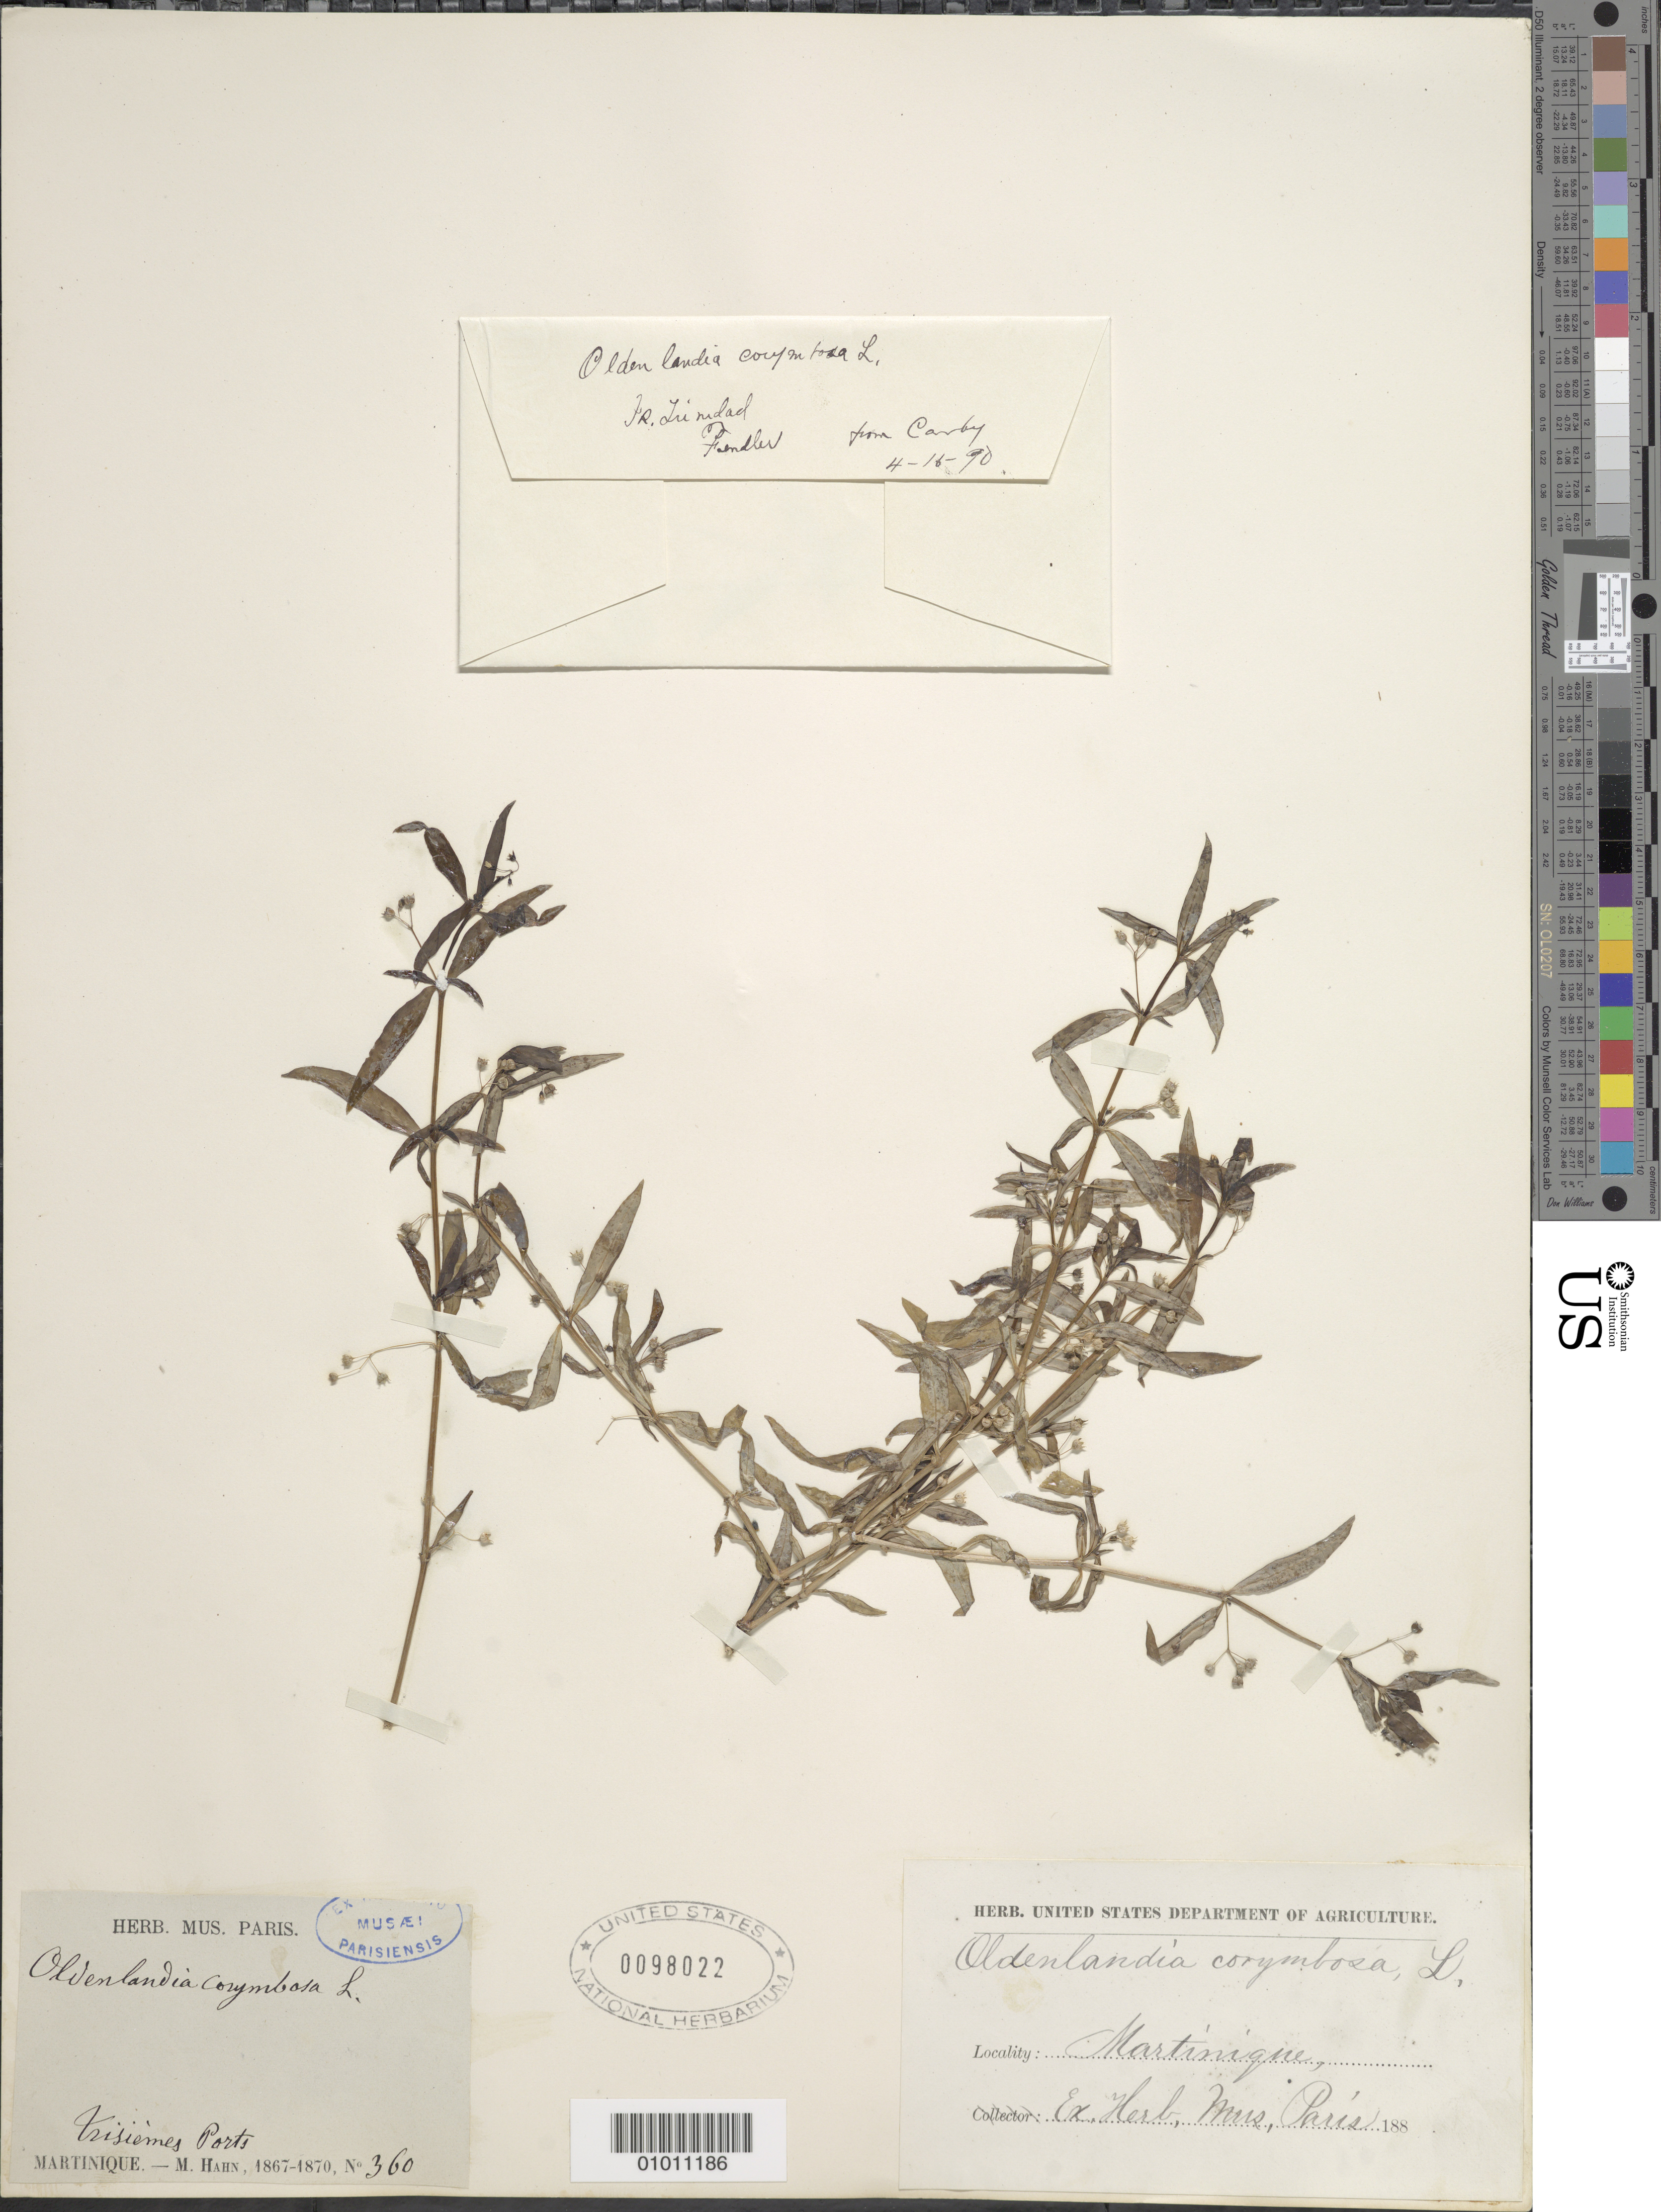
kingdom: Plantae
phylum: Tracheophyta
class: Magnoliopsida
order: Gentianales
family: Rubiaceae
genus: Oldenlandia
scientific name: Oldenlandia corymbosa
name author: L.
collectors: M. Hahn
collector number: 360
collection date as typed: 1867 to -- --- 1870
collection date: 1867/1870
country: Martinique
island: Martinique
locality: Trisiemes Ports [?]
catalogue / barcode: US 98022